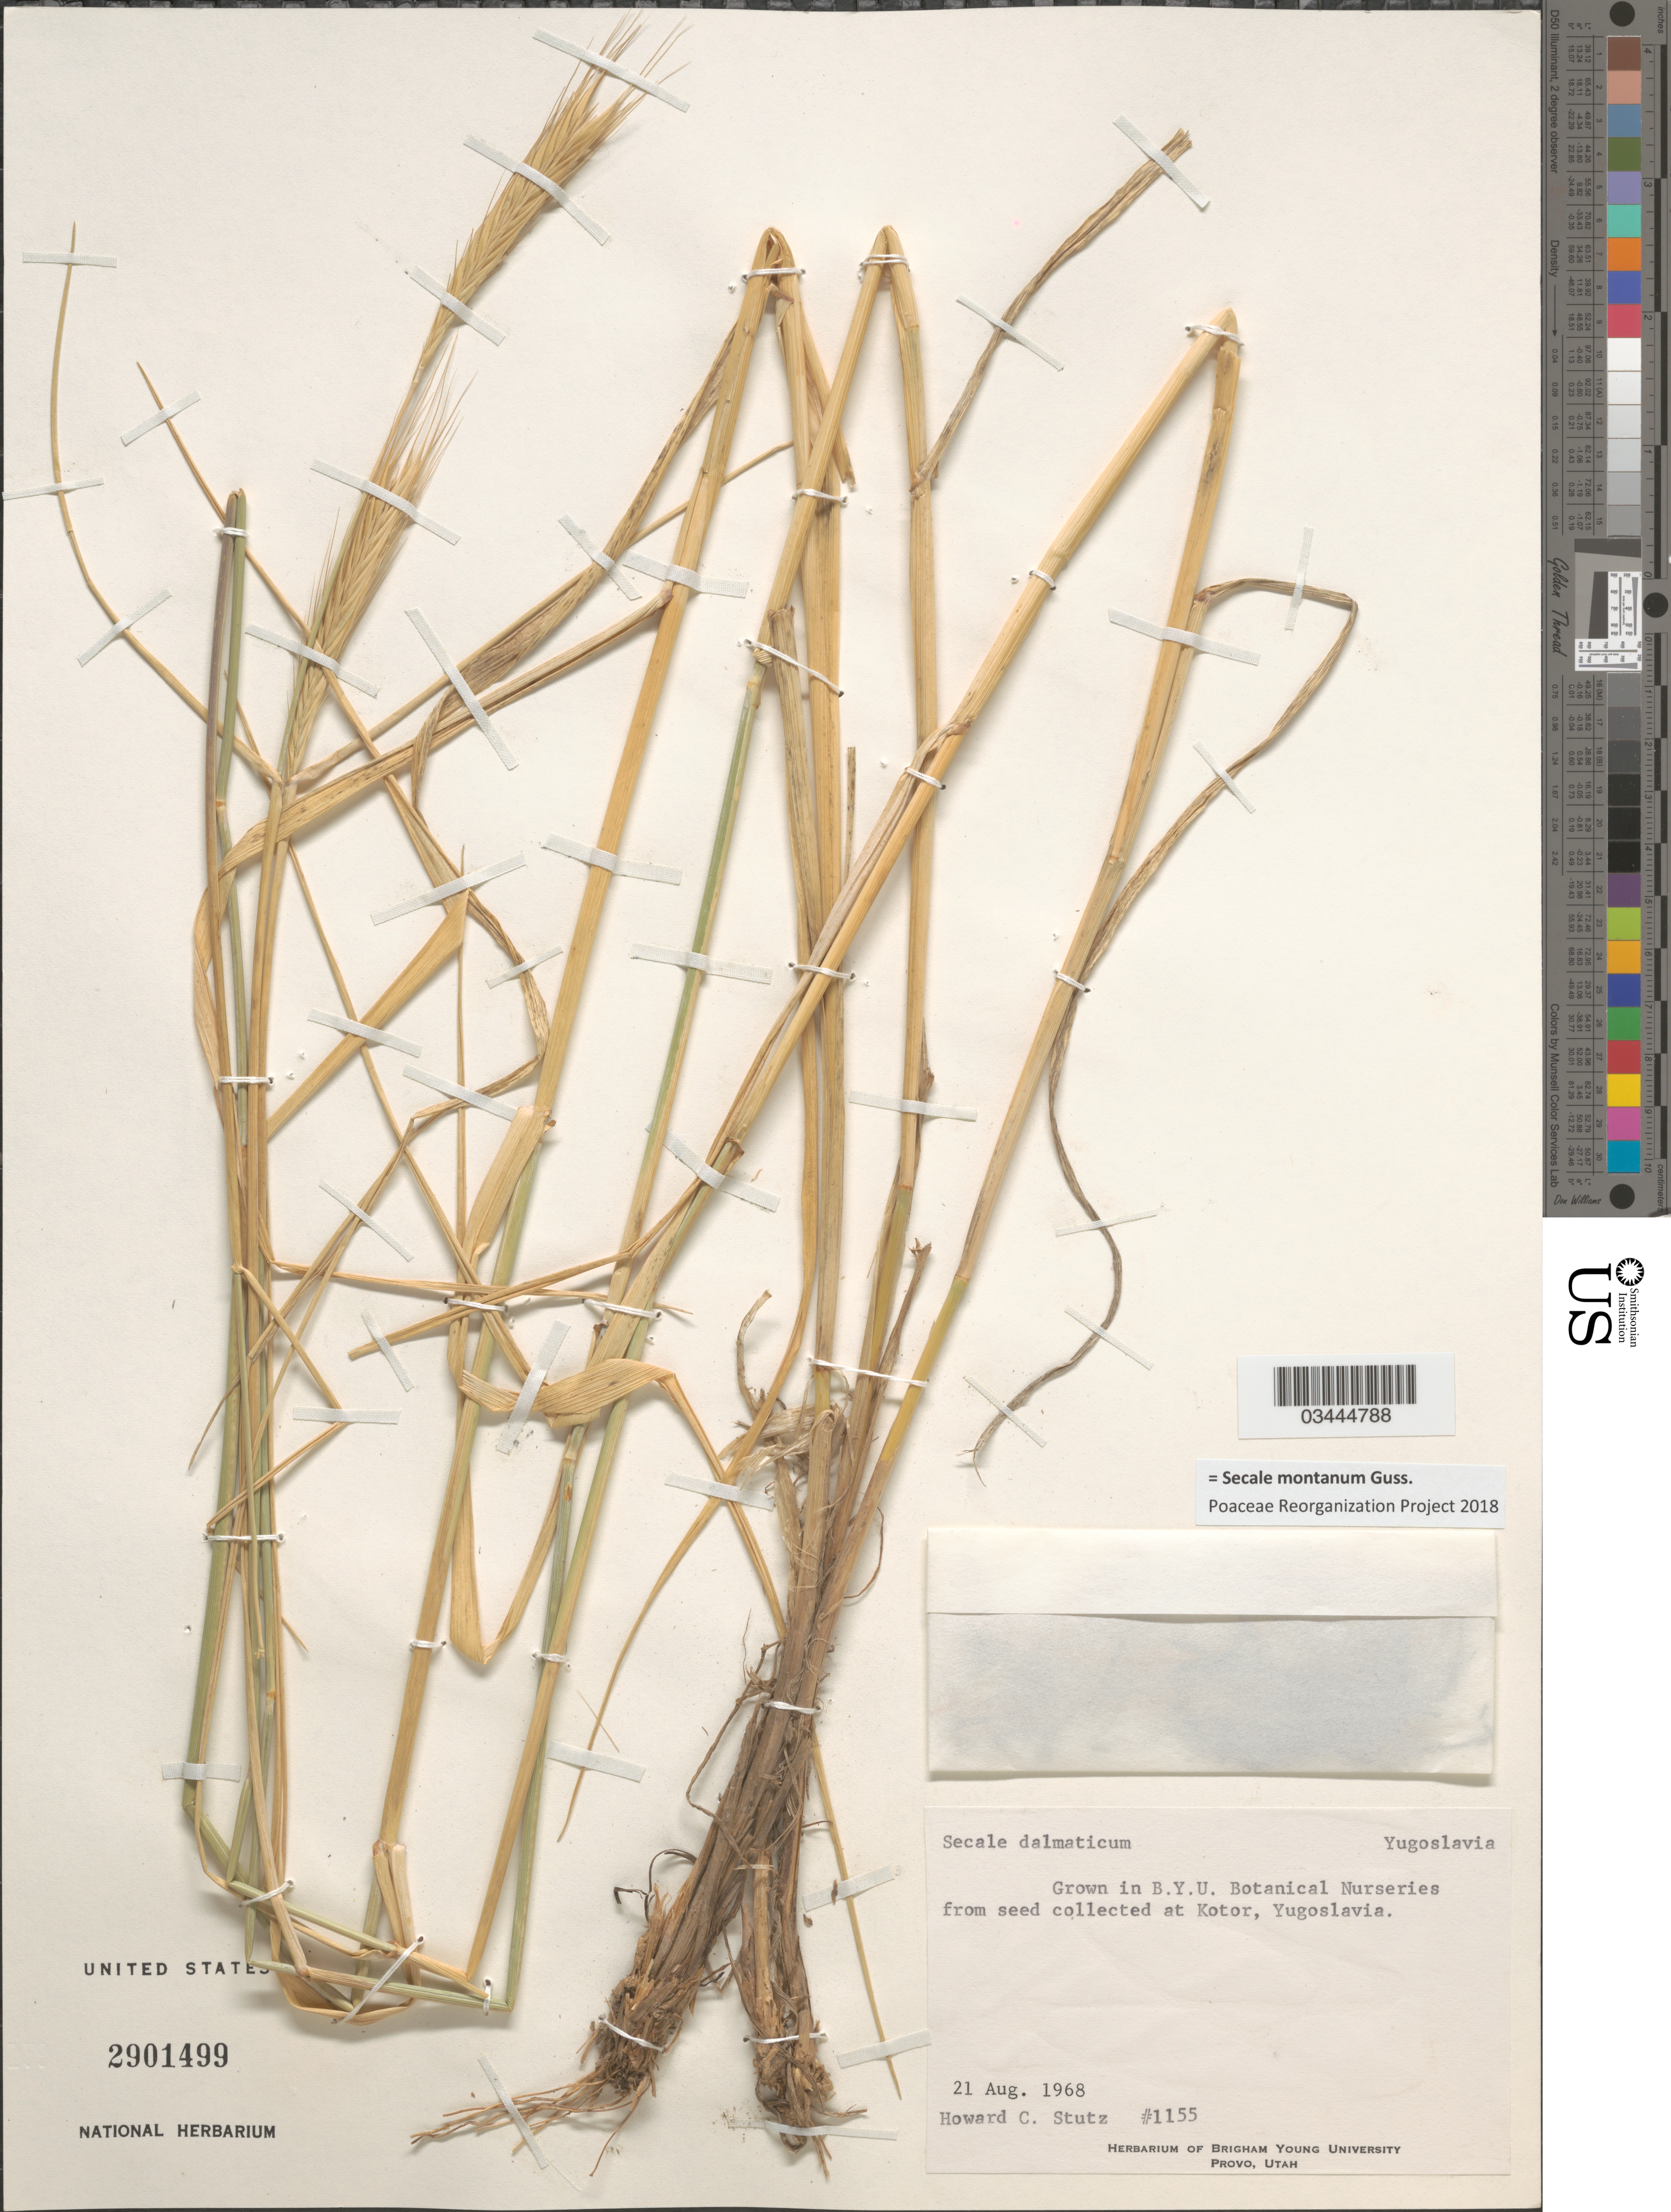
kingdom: Plantae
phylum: Tracheophyta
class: Liliopsida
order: Poales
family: Poaceae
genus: Secale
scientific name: Secale montanum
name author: Gussone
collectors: H. Stutz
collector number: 1155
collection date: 1968-08-21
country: United States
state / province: Utah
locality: In B.Y.U. Botanical Nurseries.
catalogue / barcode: US 2901499